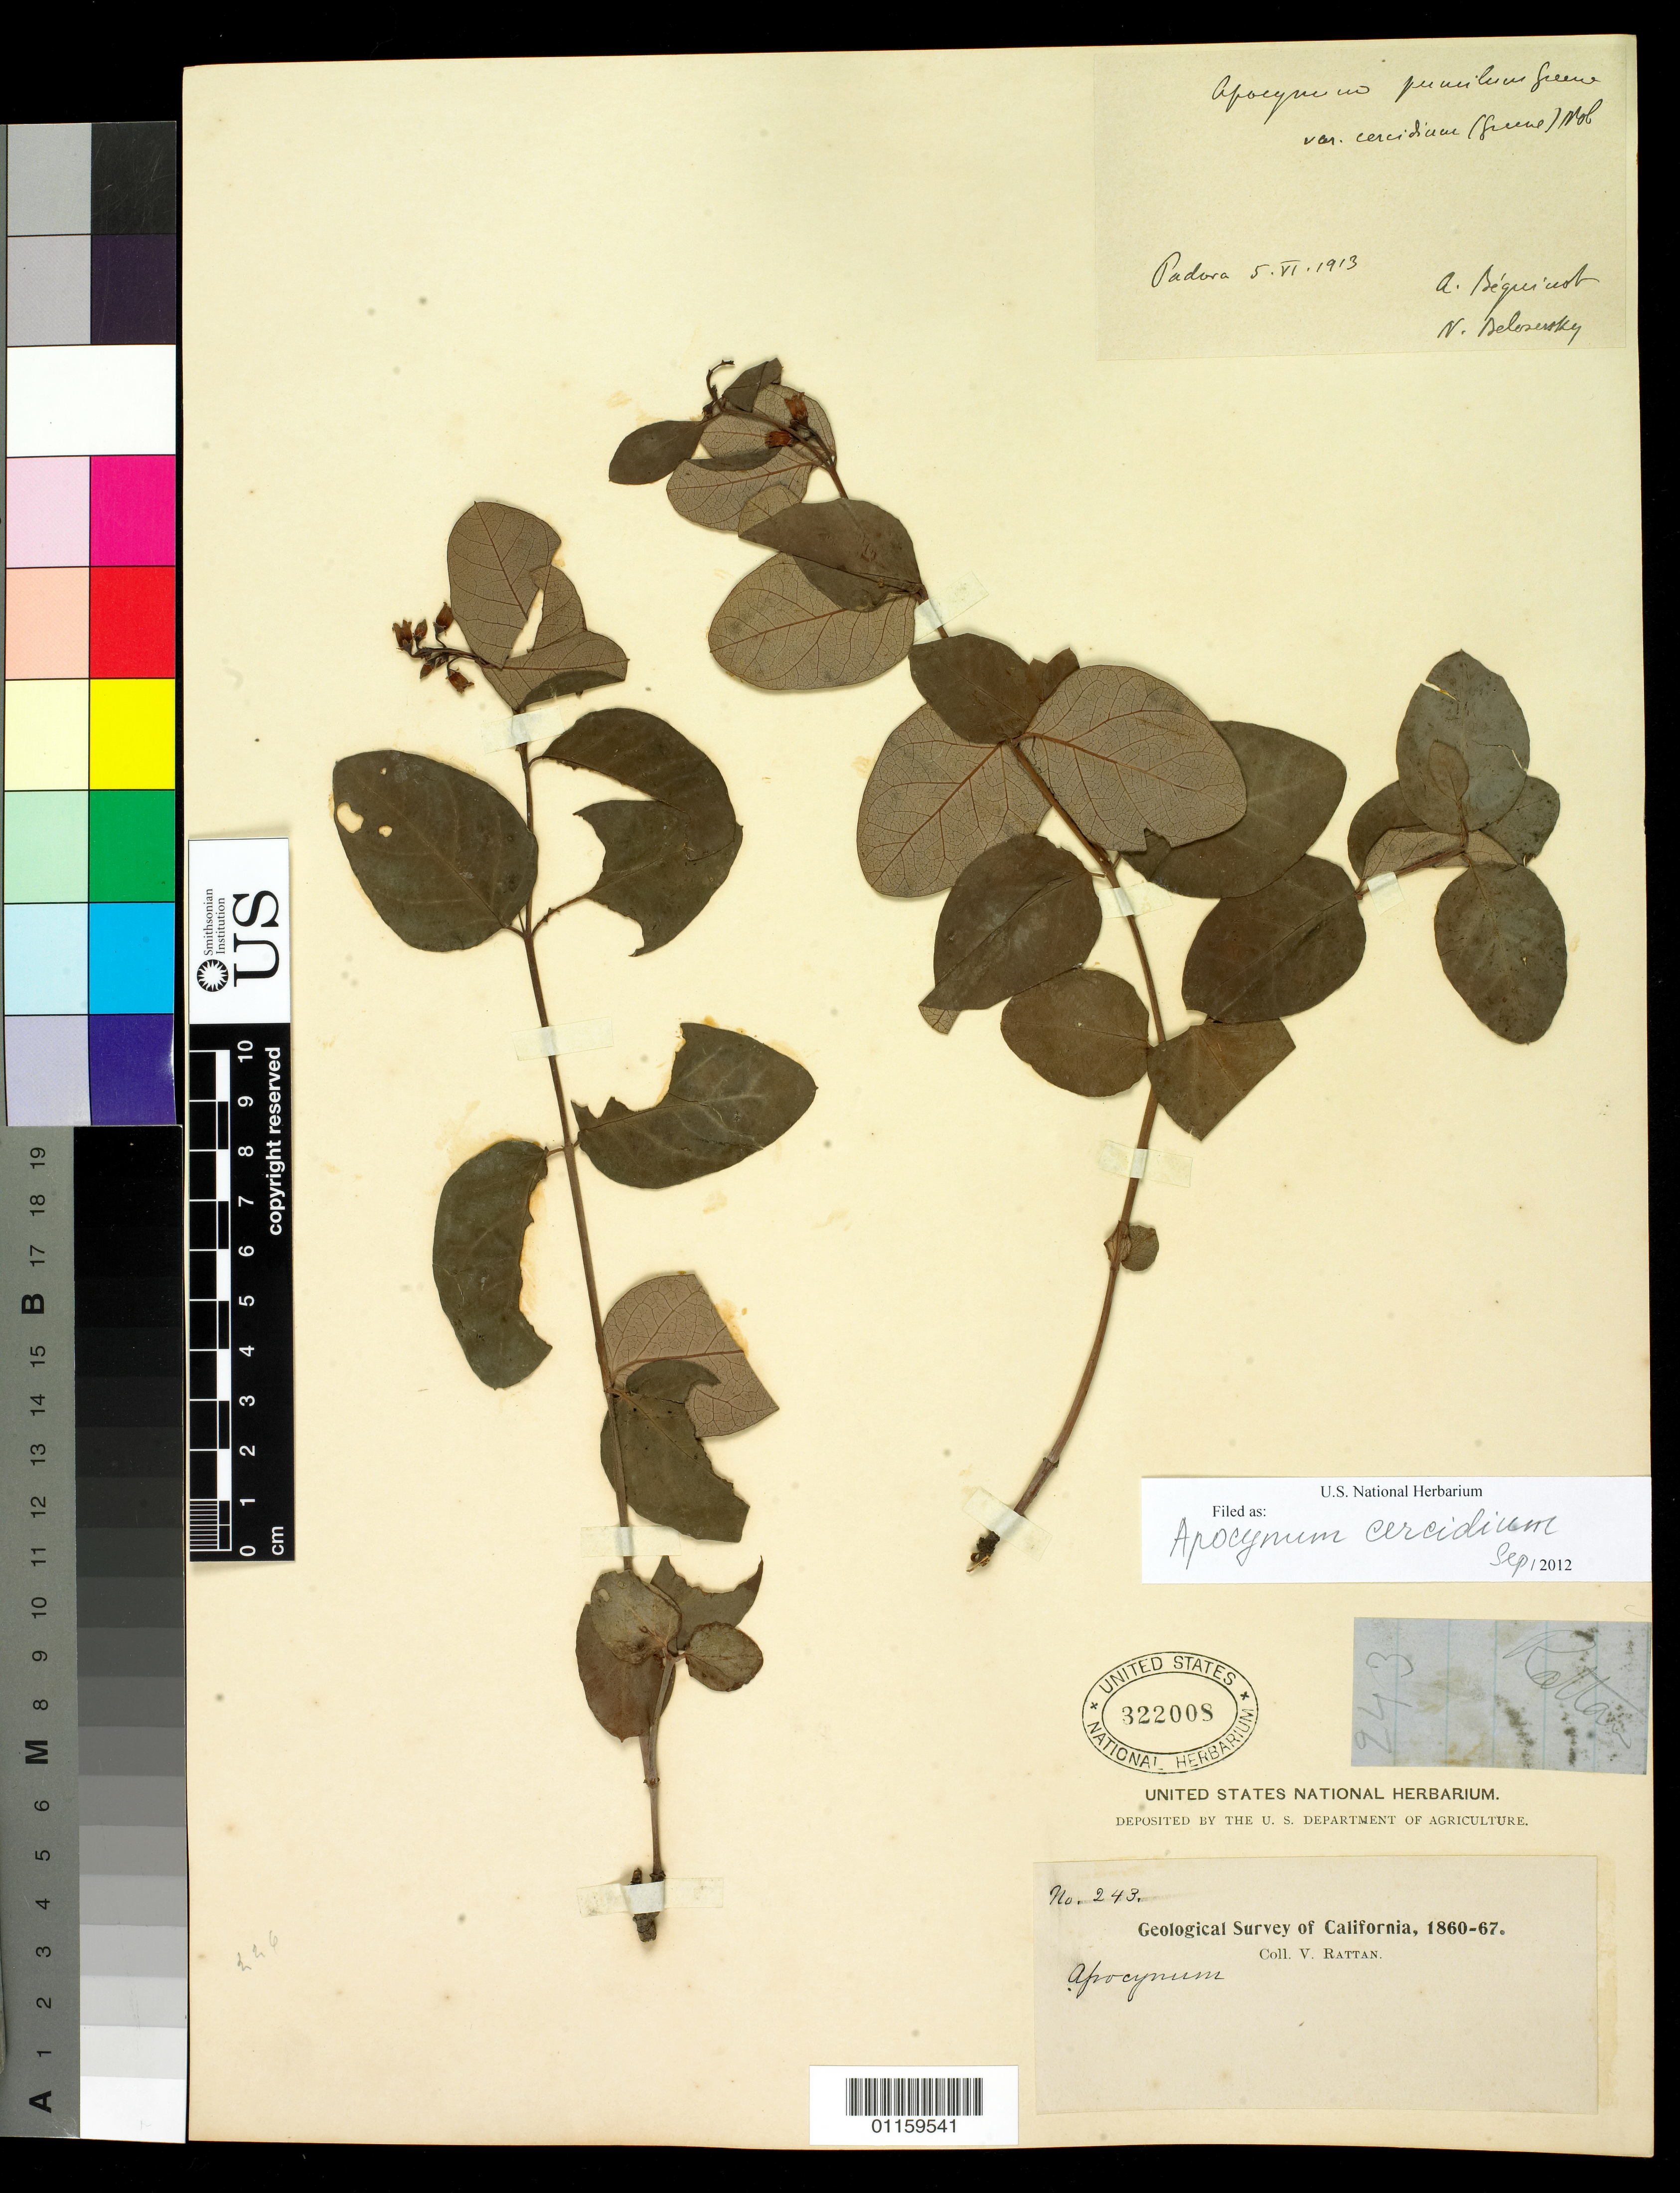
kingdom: Plantae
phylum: Tracheophyta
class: Magnoliopsida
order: Gentianales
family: Apocynaceae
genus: Apocynum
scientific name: Apocynum cercidium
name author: Greene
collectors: V. Rattan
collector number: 243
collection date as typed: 1860 to -- --- 1867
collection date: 1860/1867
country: United States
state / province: California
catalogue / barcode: US 322008